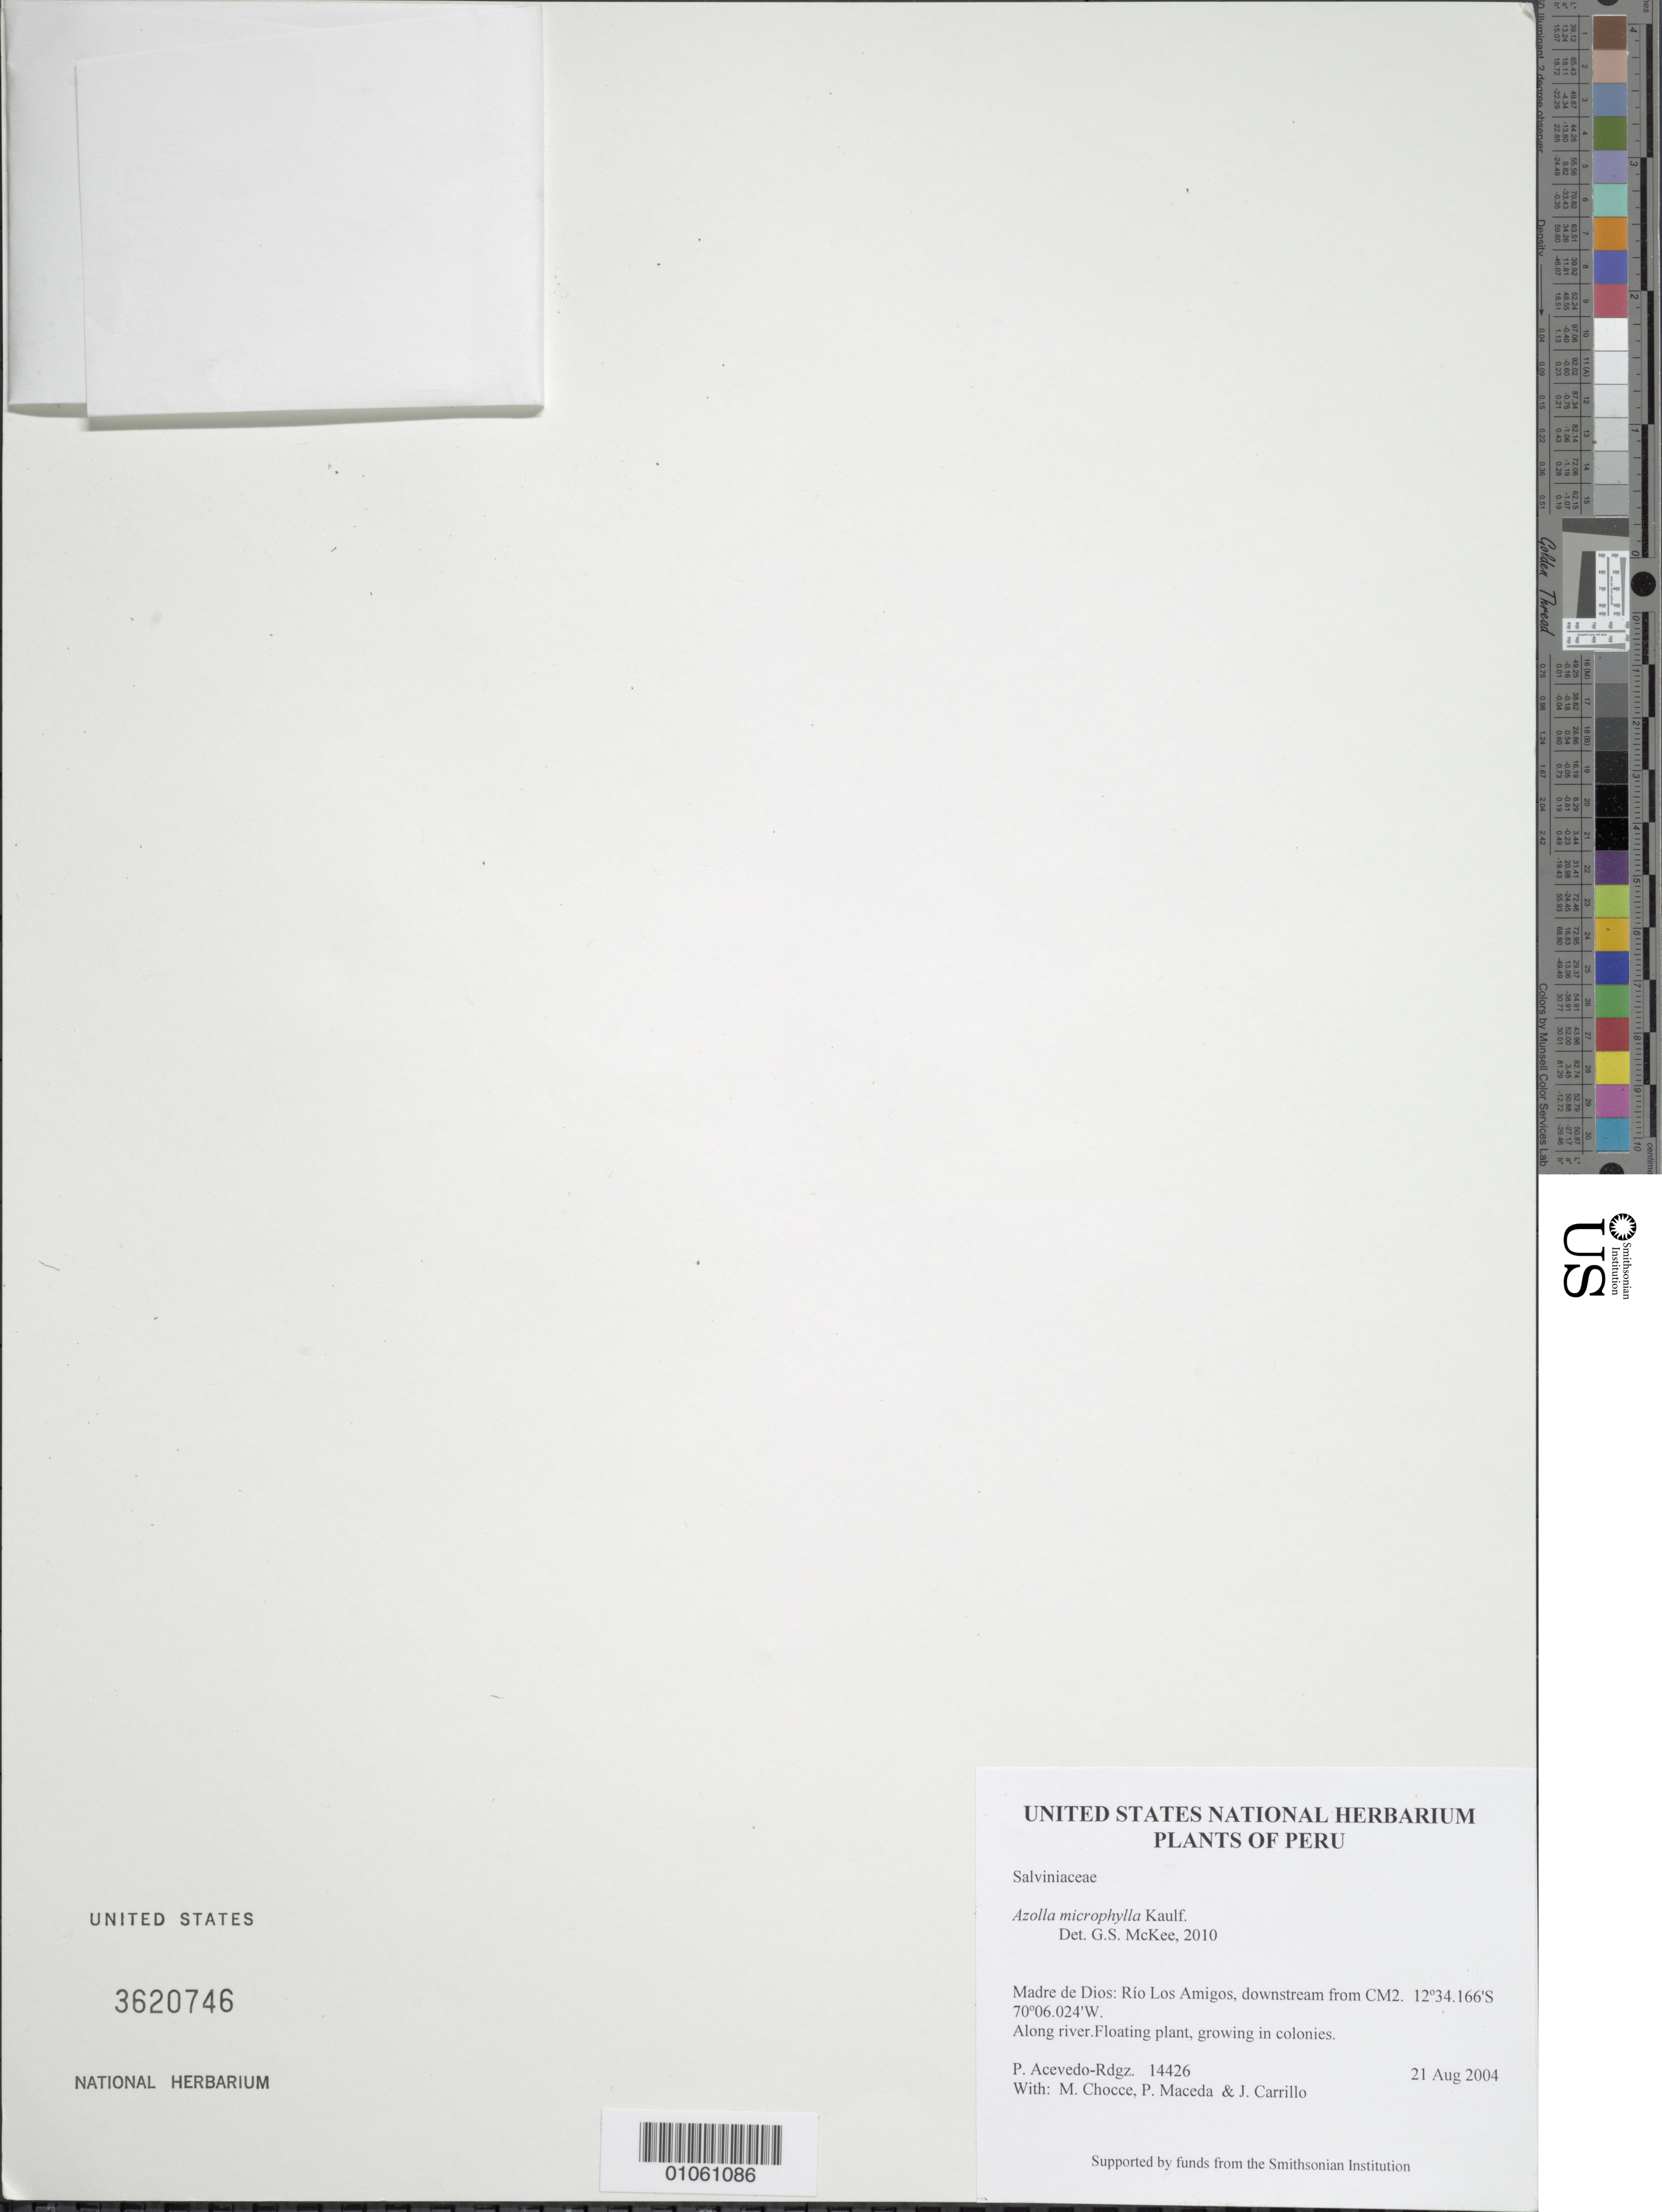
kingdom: Plantae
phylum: Tracheophyta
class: Polypodiopsida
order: Salviniales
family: Salviniaceae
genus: Azolla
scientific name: Azolla microphylla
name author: Kaulf.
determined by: McKee, G., (BOT), Smithsonian Institution - National Museum of Natural History (UNITED STATES)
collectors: P. Acevedo-Rodr., M. Chocce, P. Maceda & J. Carrillo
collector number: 14426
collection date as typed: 21 Aug 2004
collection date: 2004-08-21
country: Peru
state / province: Madre de Dios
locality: Madre de Dios: Río Los Amigos, downstream from CM2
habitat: Along river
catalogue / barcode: US 3620746